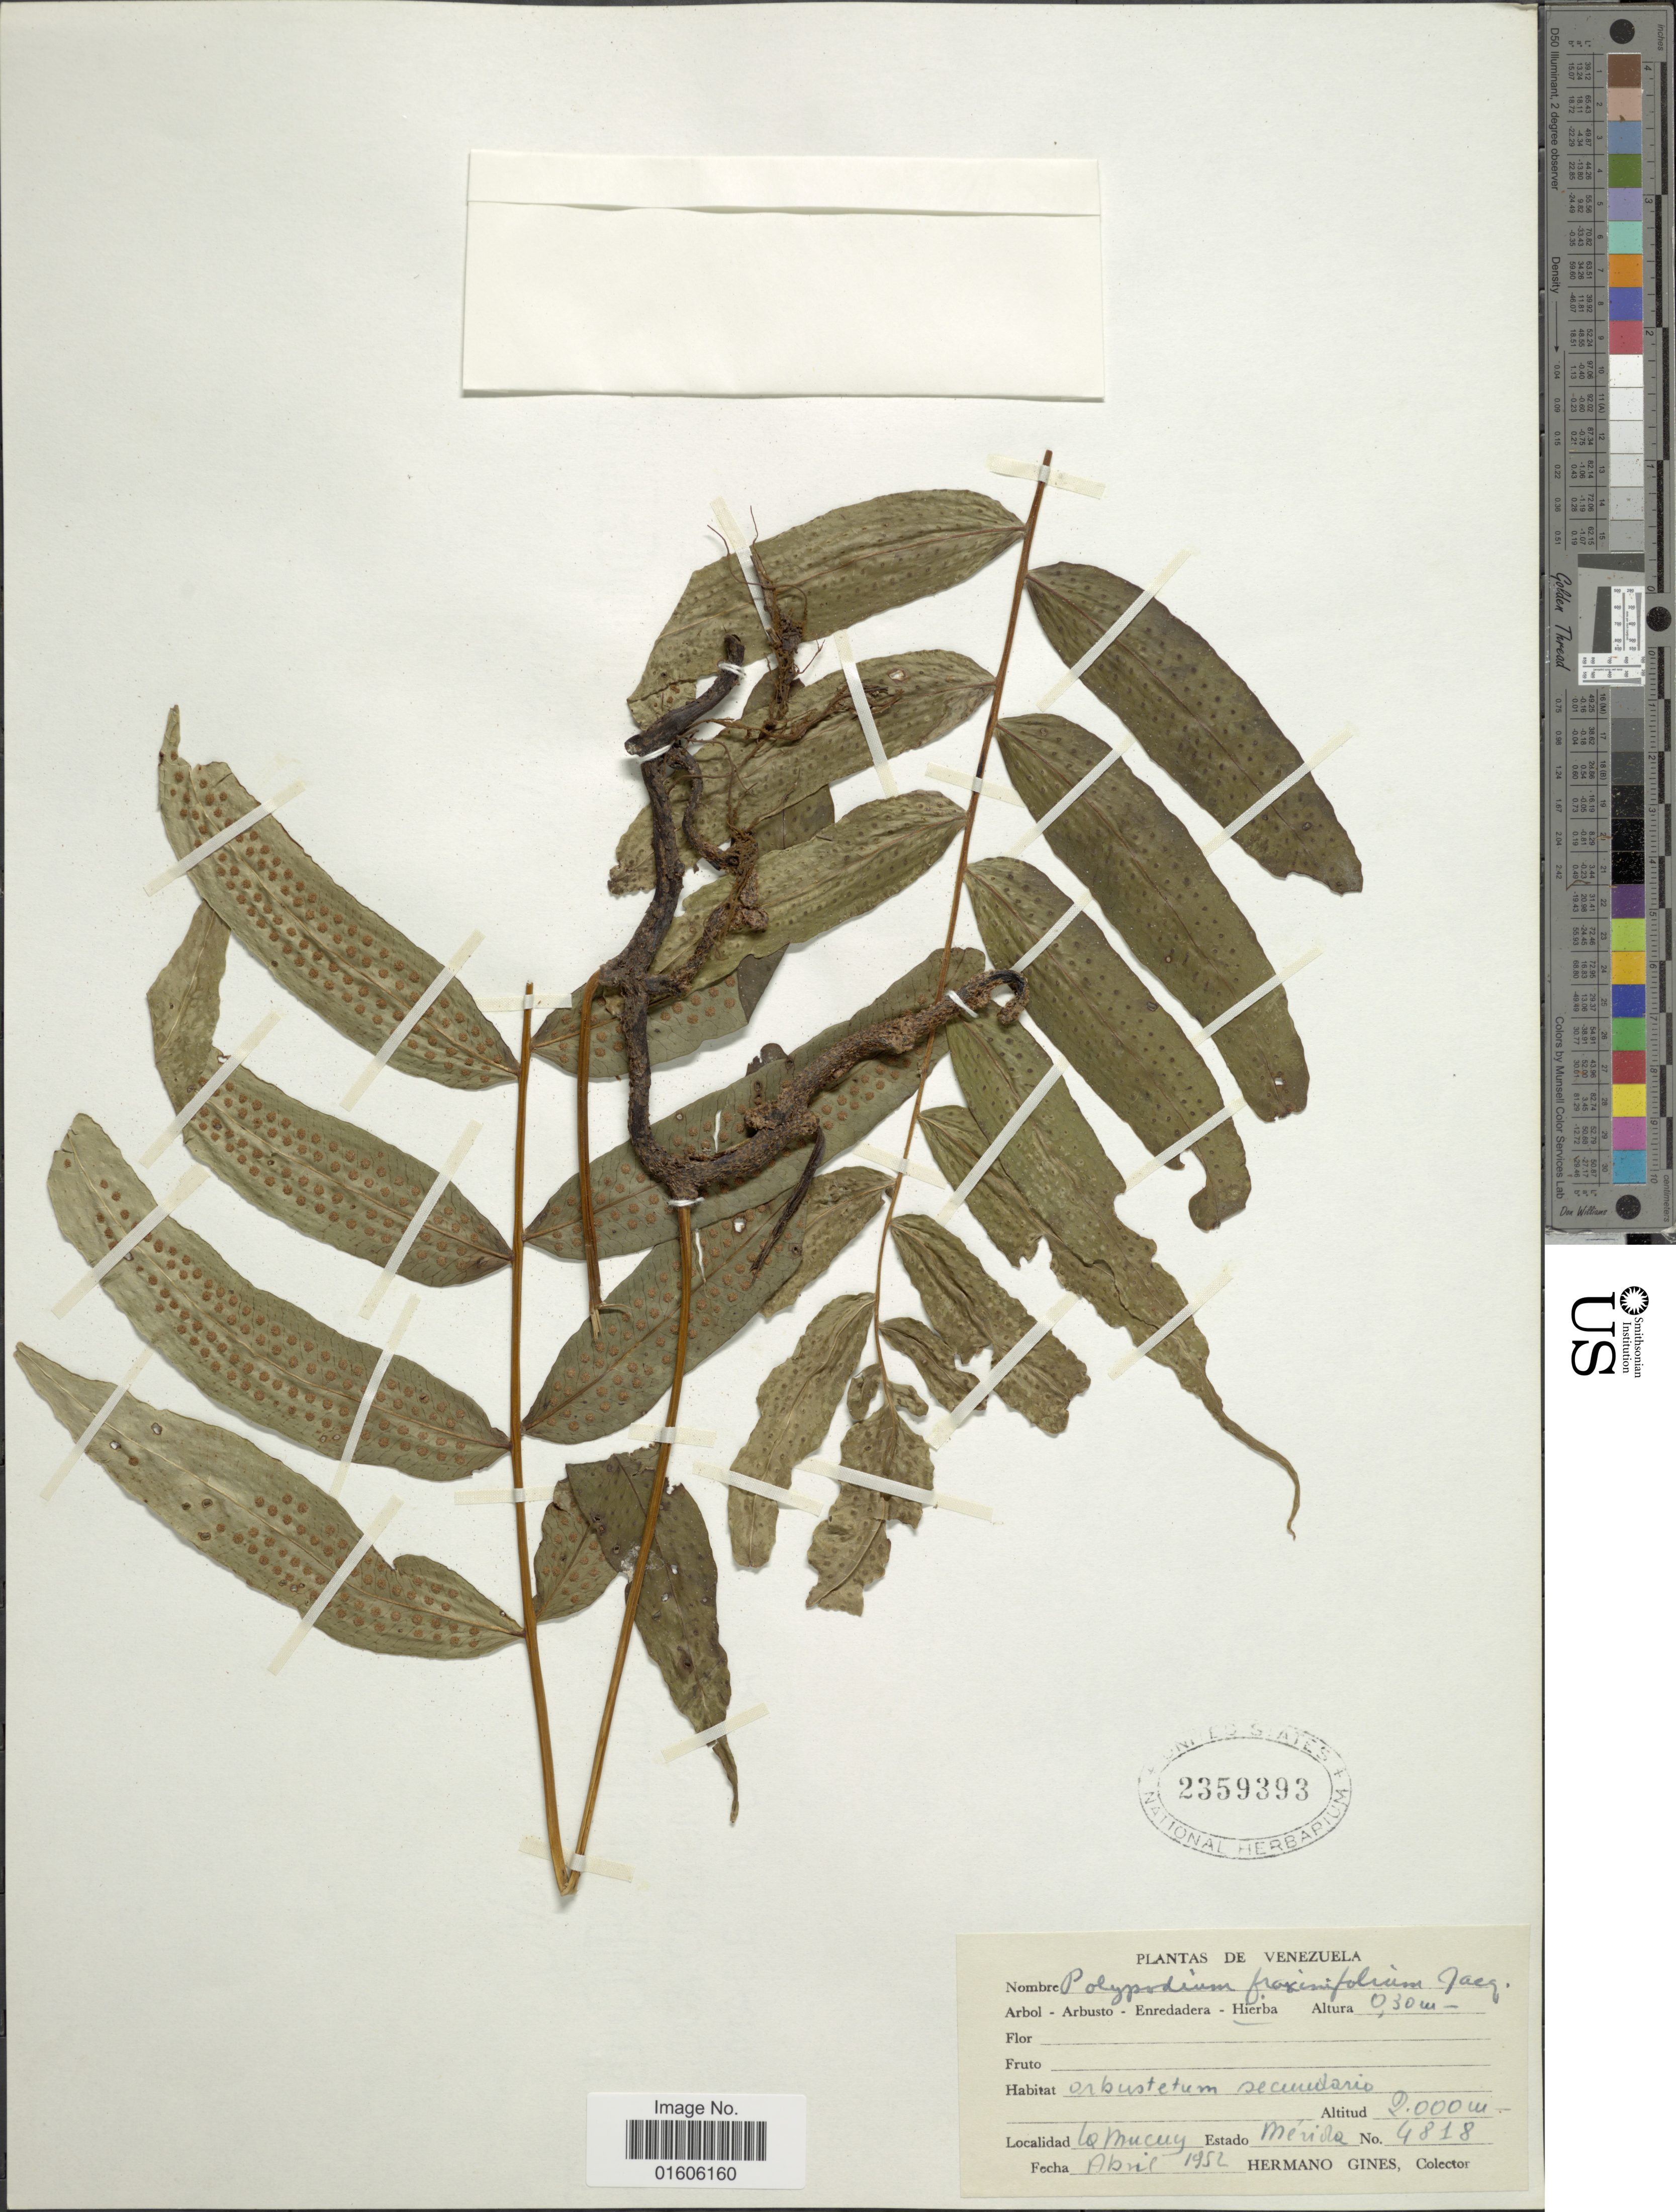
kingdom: Plantae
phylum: Tracheophyta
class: Polypodiopsida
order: Polypodiales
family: Polypodiaceae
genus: Serpocaulon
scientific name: Serpocaulon fraxinifolium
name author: (Jacq.) A.R. Sm.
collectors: Bro. Gines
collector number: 4818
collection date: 1952-04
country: Venezuela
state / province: Mérida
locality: La Mucuy. Estado Mérida.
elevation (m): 2000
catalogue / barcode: US 2359393